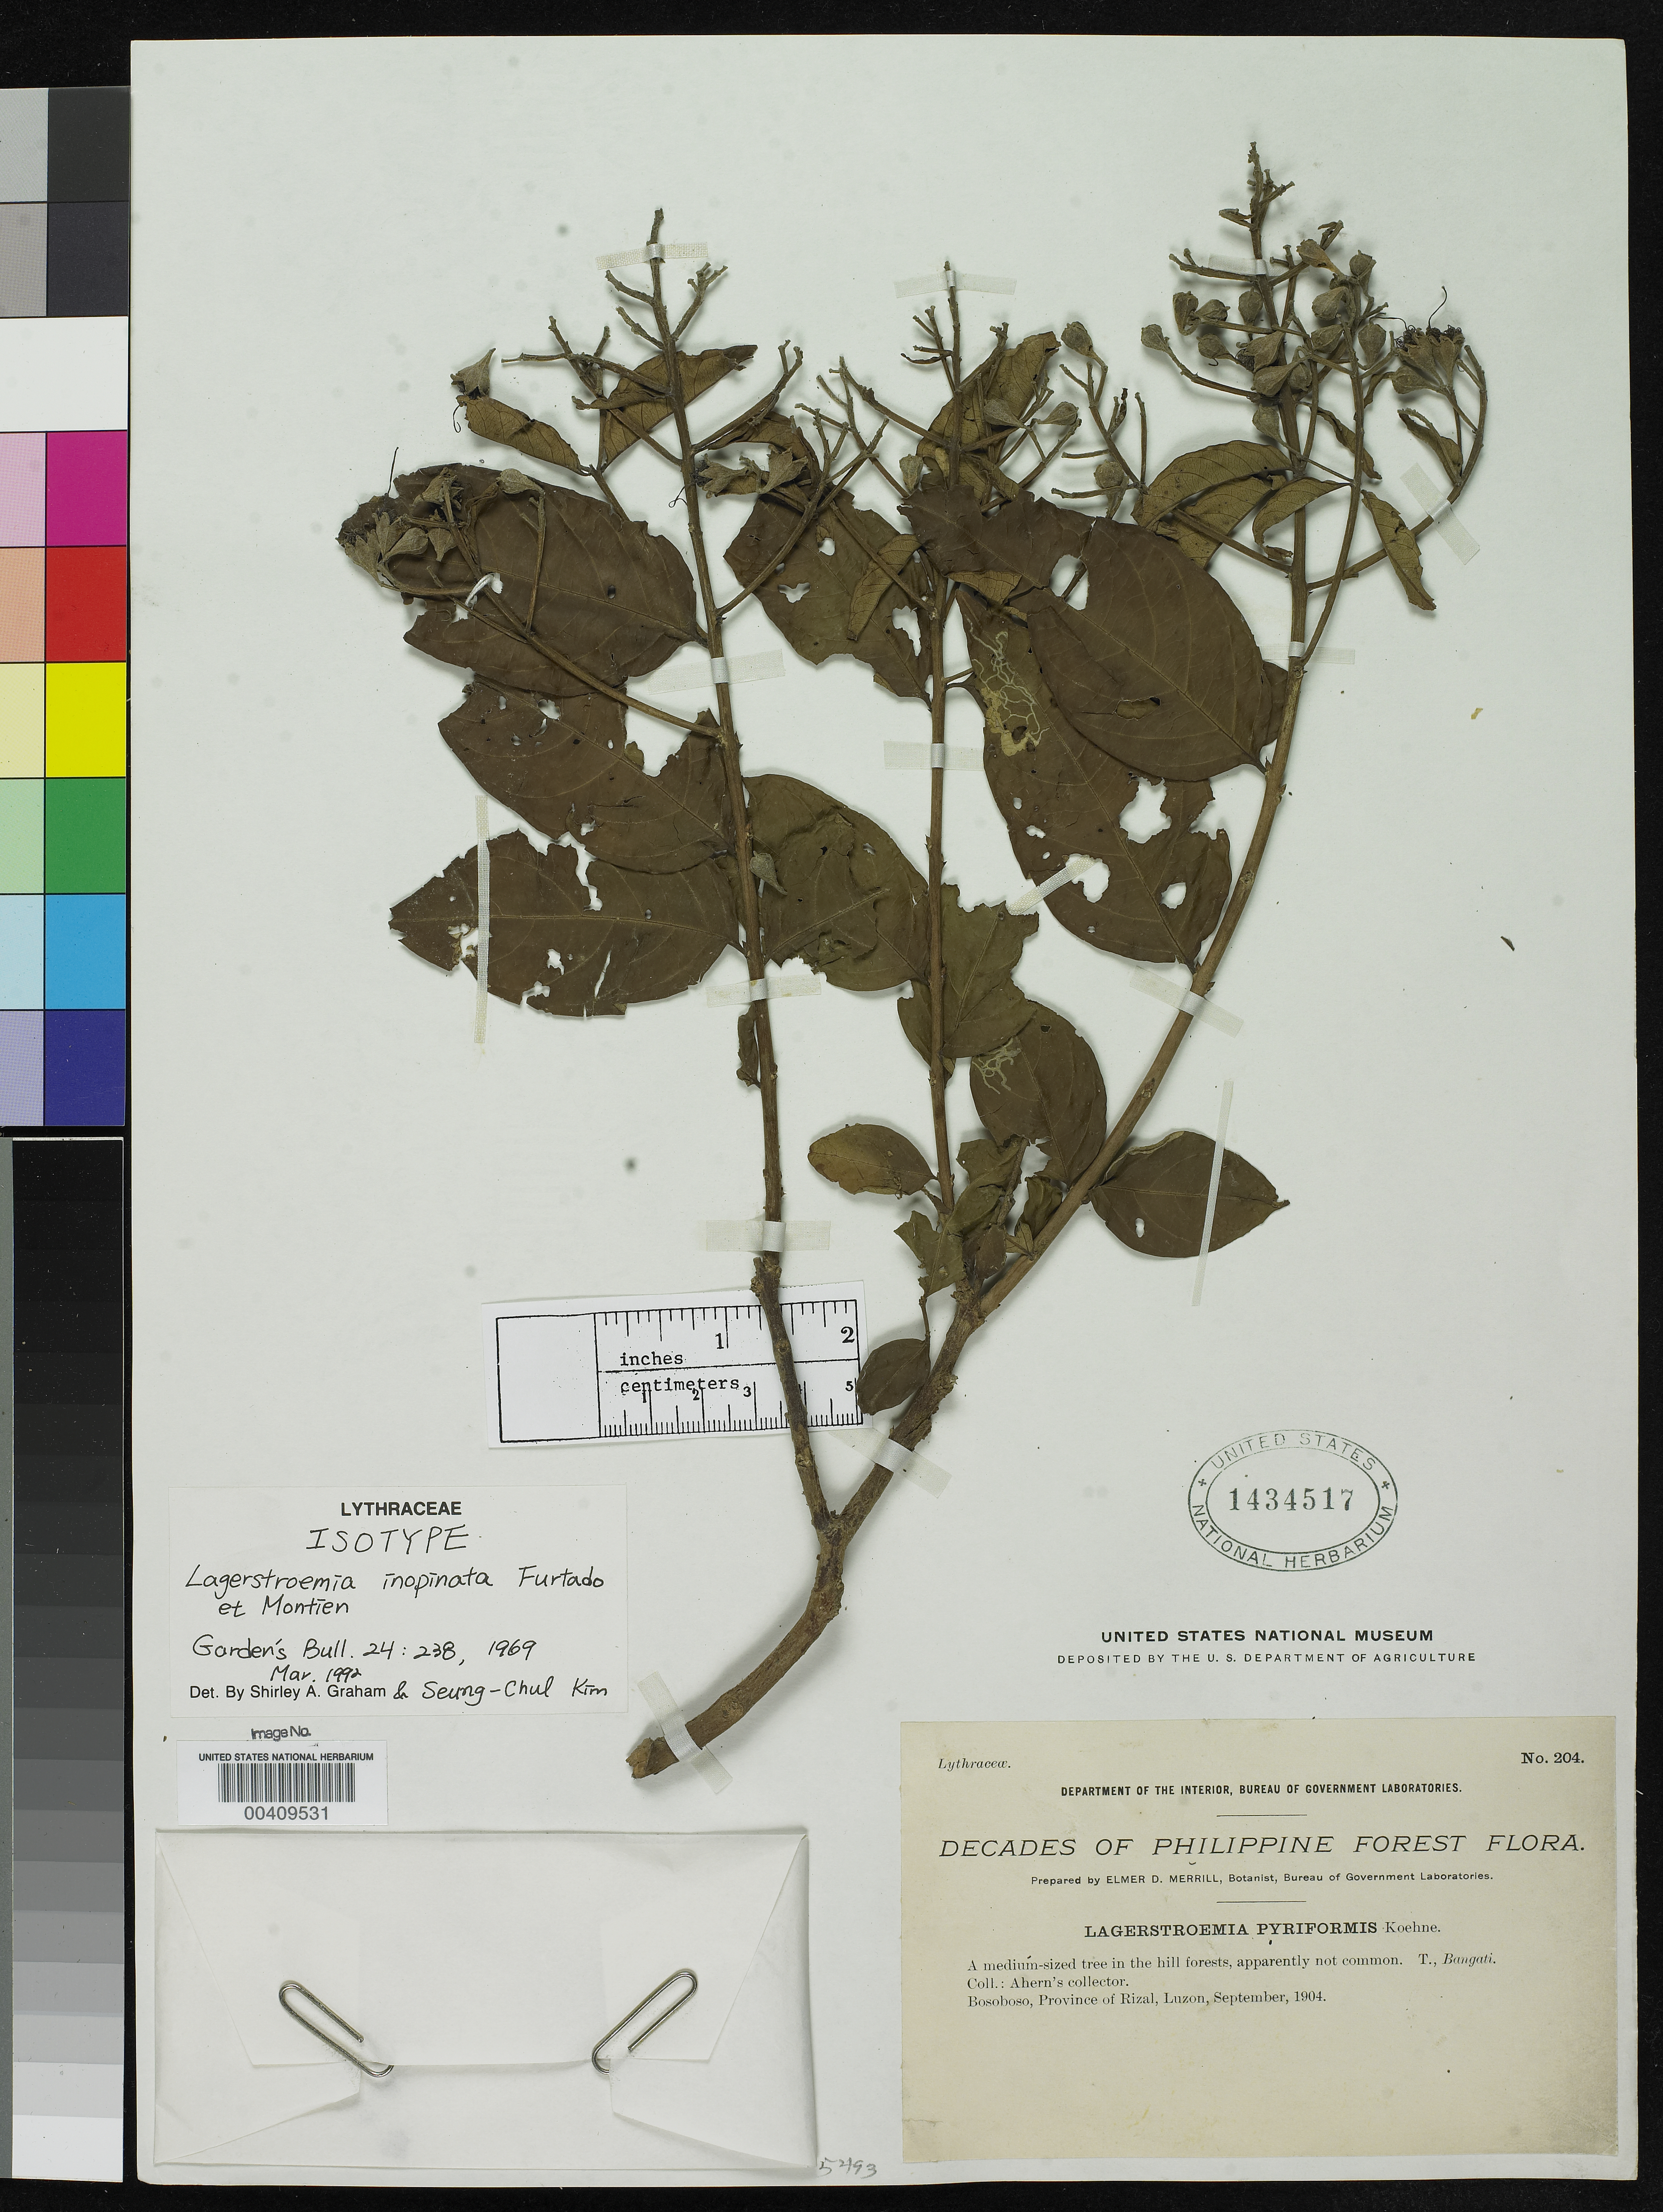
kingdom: Plantae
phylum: Tracheophyta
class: Magnoliopsida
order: Myrtales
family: Lythraceae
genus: Lagerstroemia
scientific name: Lagerstroemia inopinata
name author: Furtado & Montien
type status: Isotype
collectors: Ahern's collector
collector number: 204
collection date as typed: Sep 1904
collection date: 1904-09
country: Philippines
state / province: Calabarzon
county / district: Rizal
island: Luzon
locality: Bosoboso.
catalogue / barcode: US 1434517